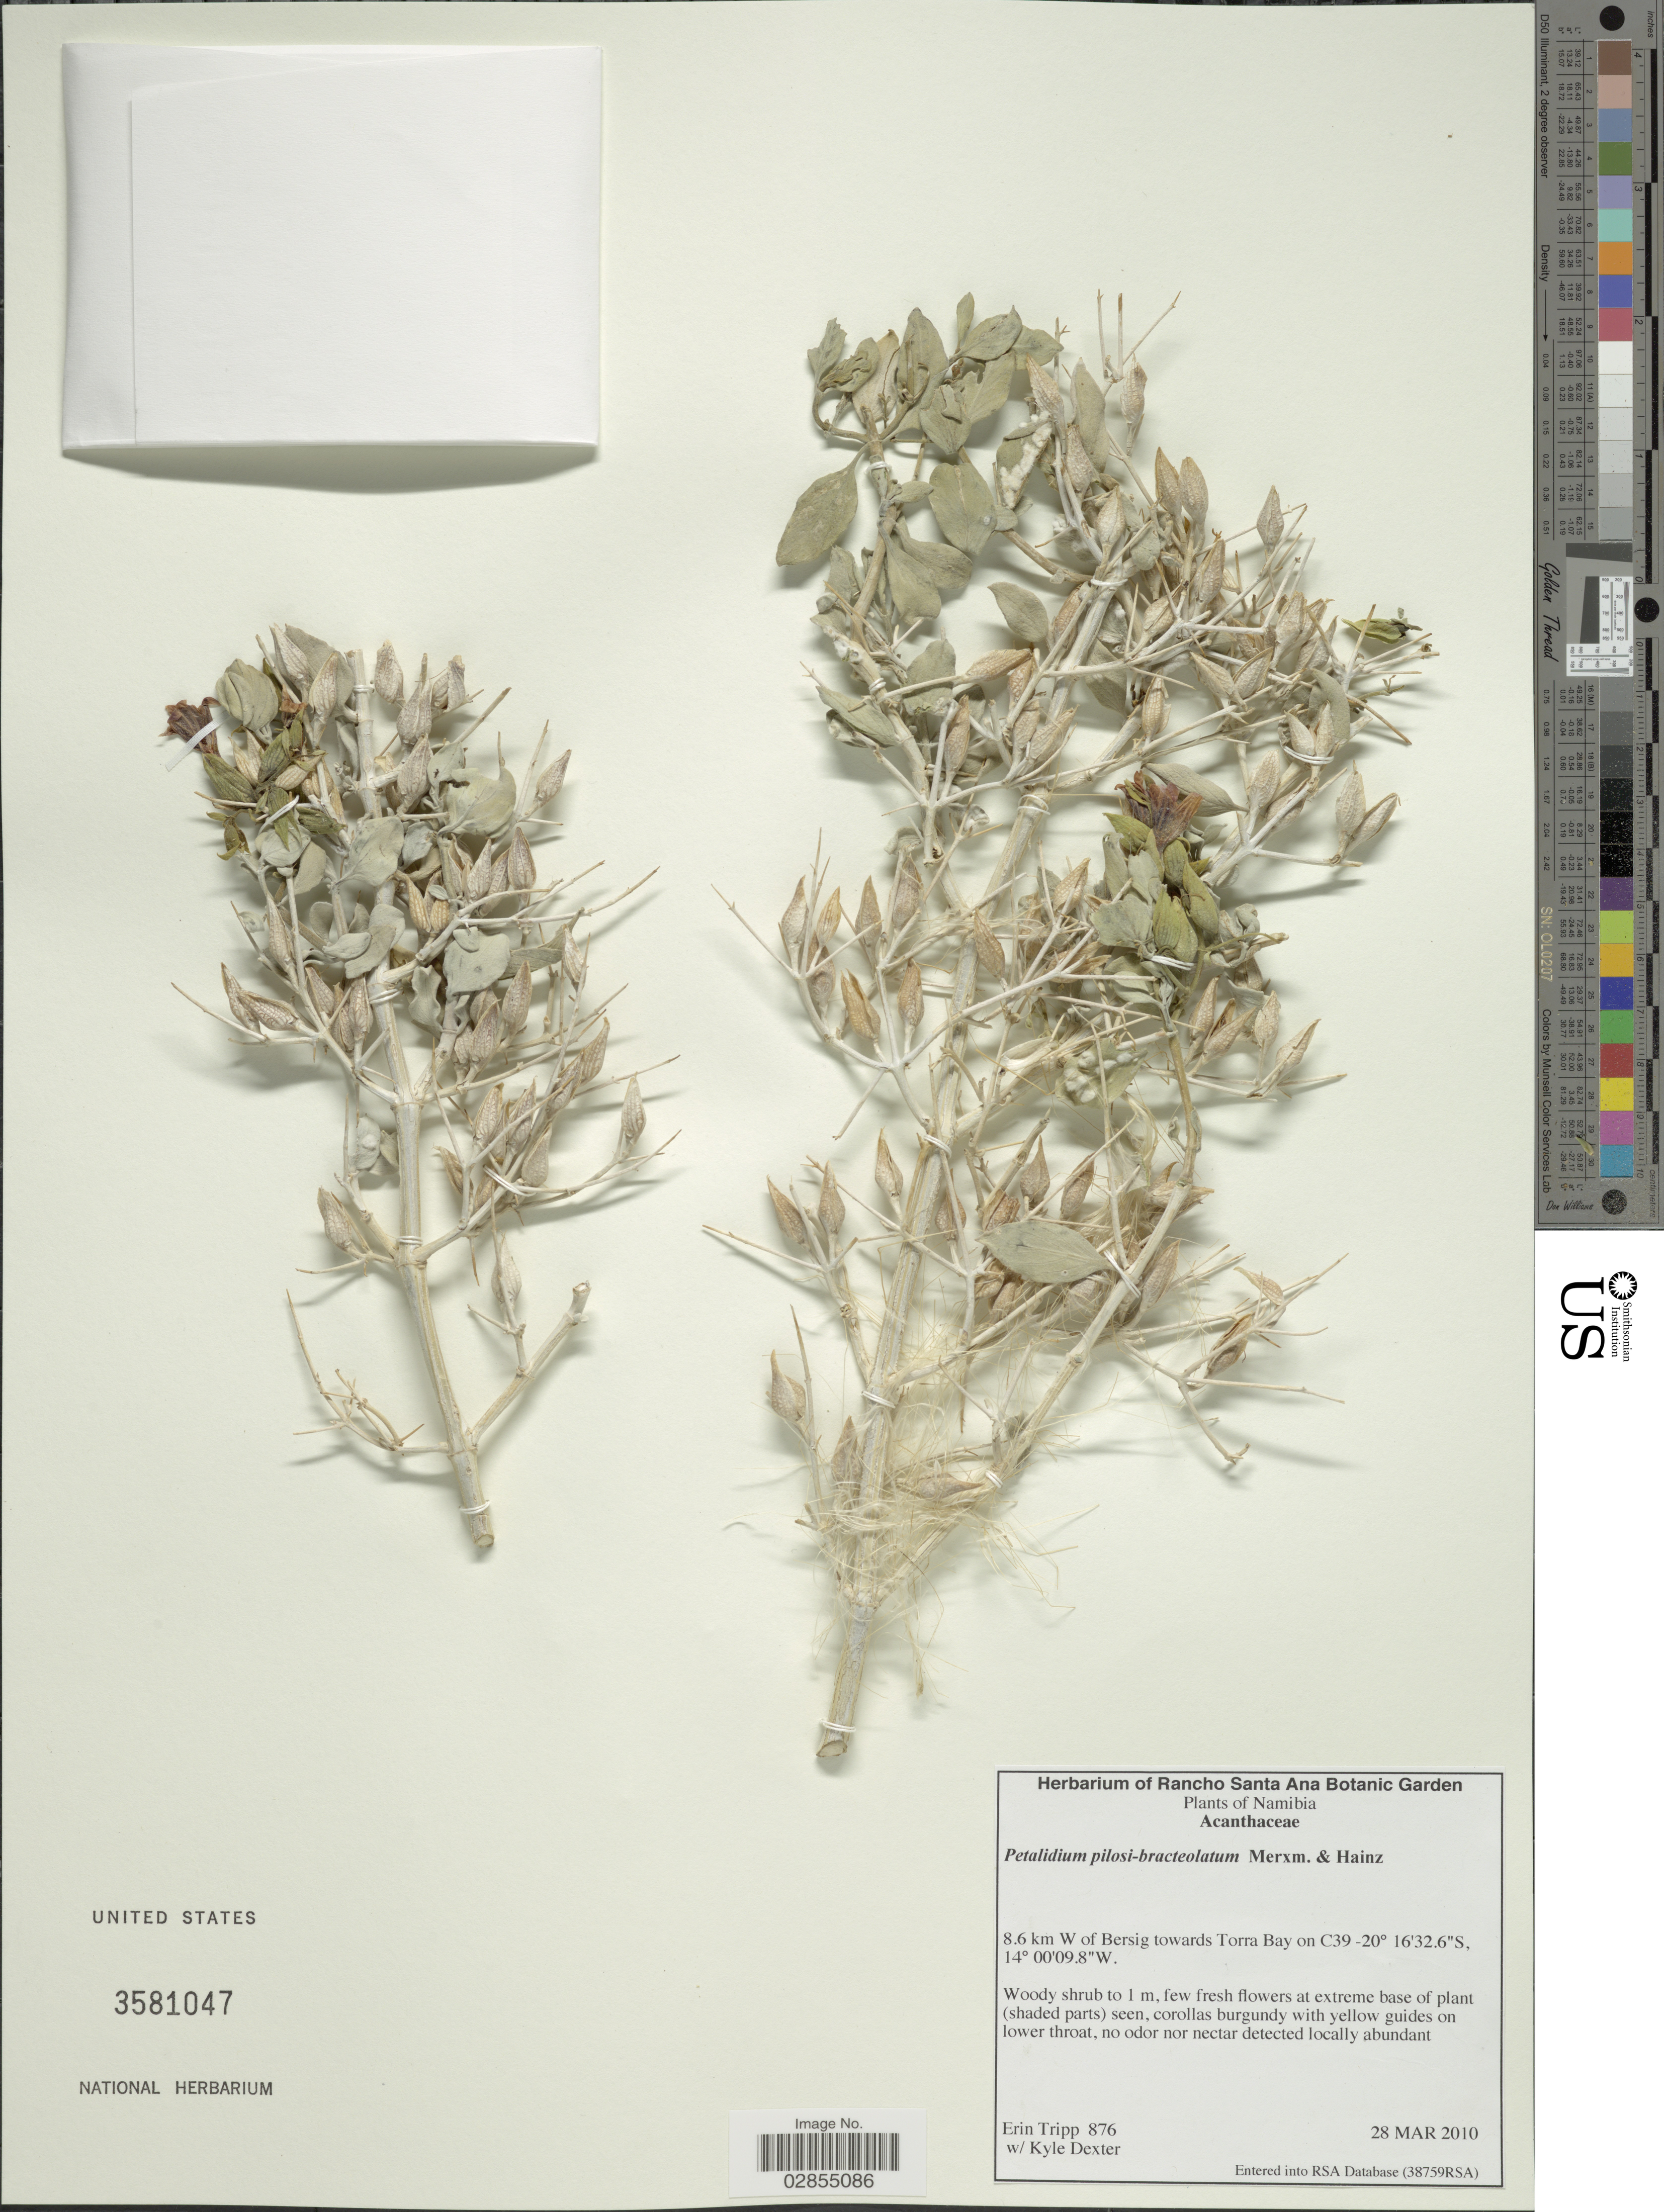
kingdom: Plantae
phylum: Tracheophyta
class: Magnoliopsida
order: Lamiales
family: Acanthaceae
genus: Petalidium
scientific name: Petalidium pilosi-bracteolatum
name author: Merxm. & R.W. Haines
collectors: E. Tripp & K. Dexter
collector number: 876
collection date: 2010-03-28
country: Namibia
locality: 8.6 km W of Bersig towards Torra Bay on C39.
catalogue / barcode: US 3581047